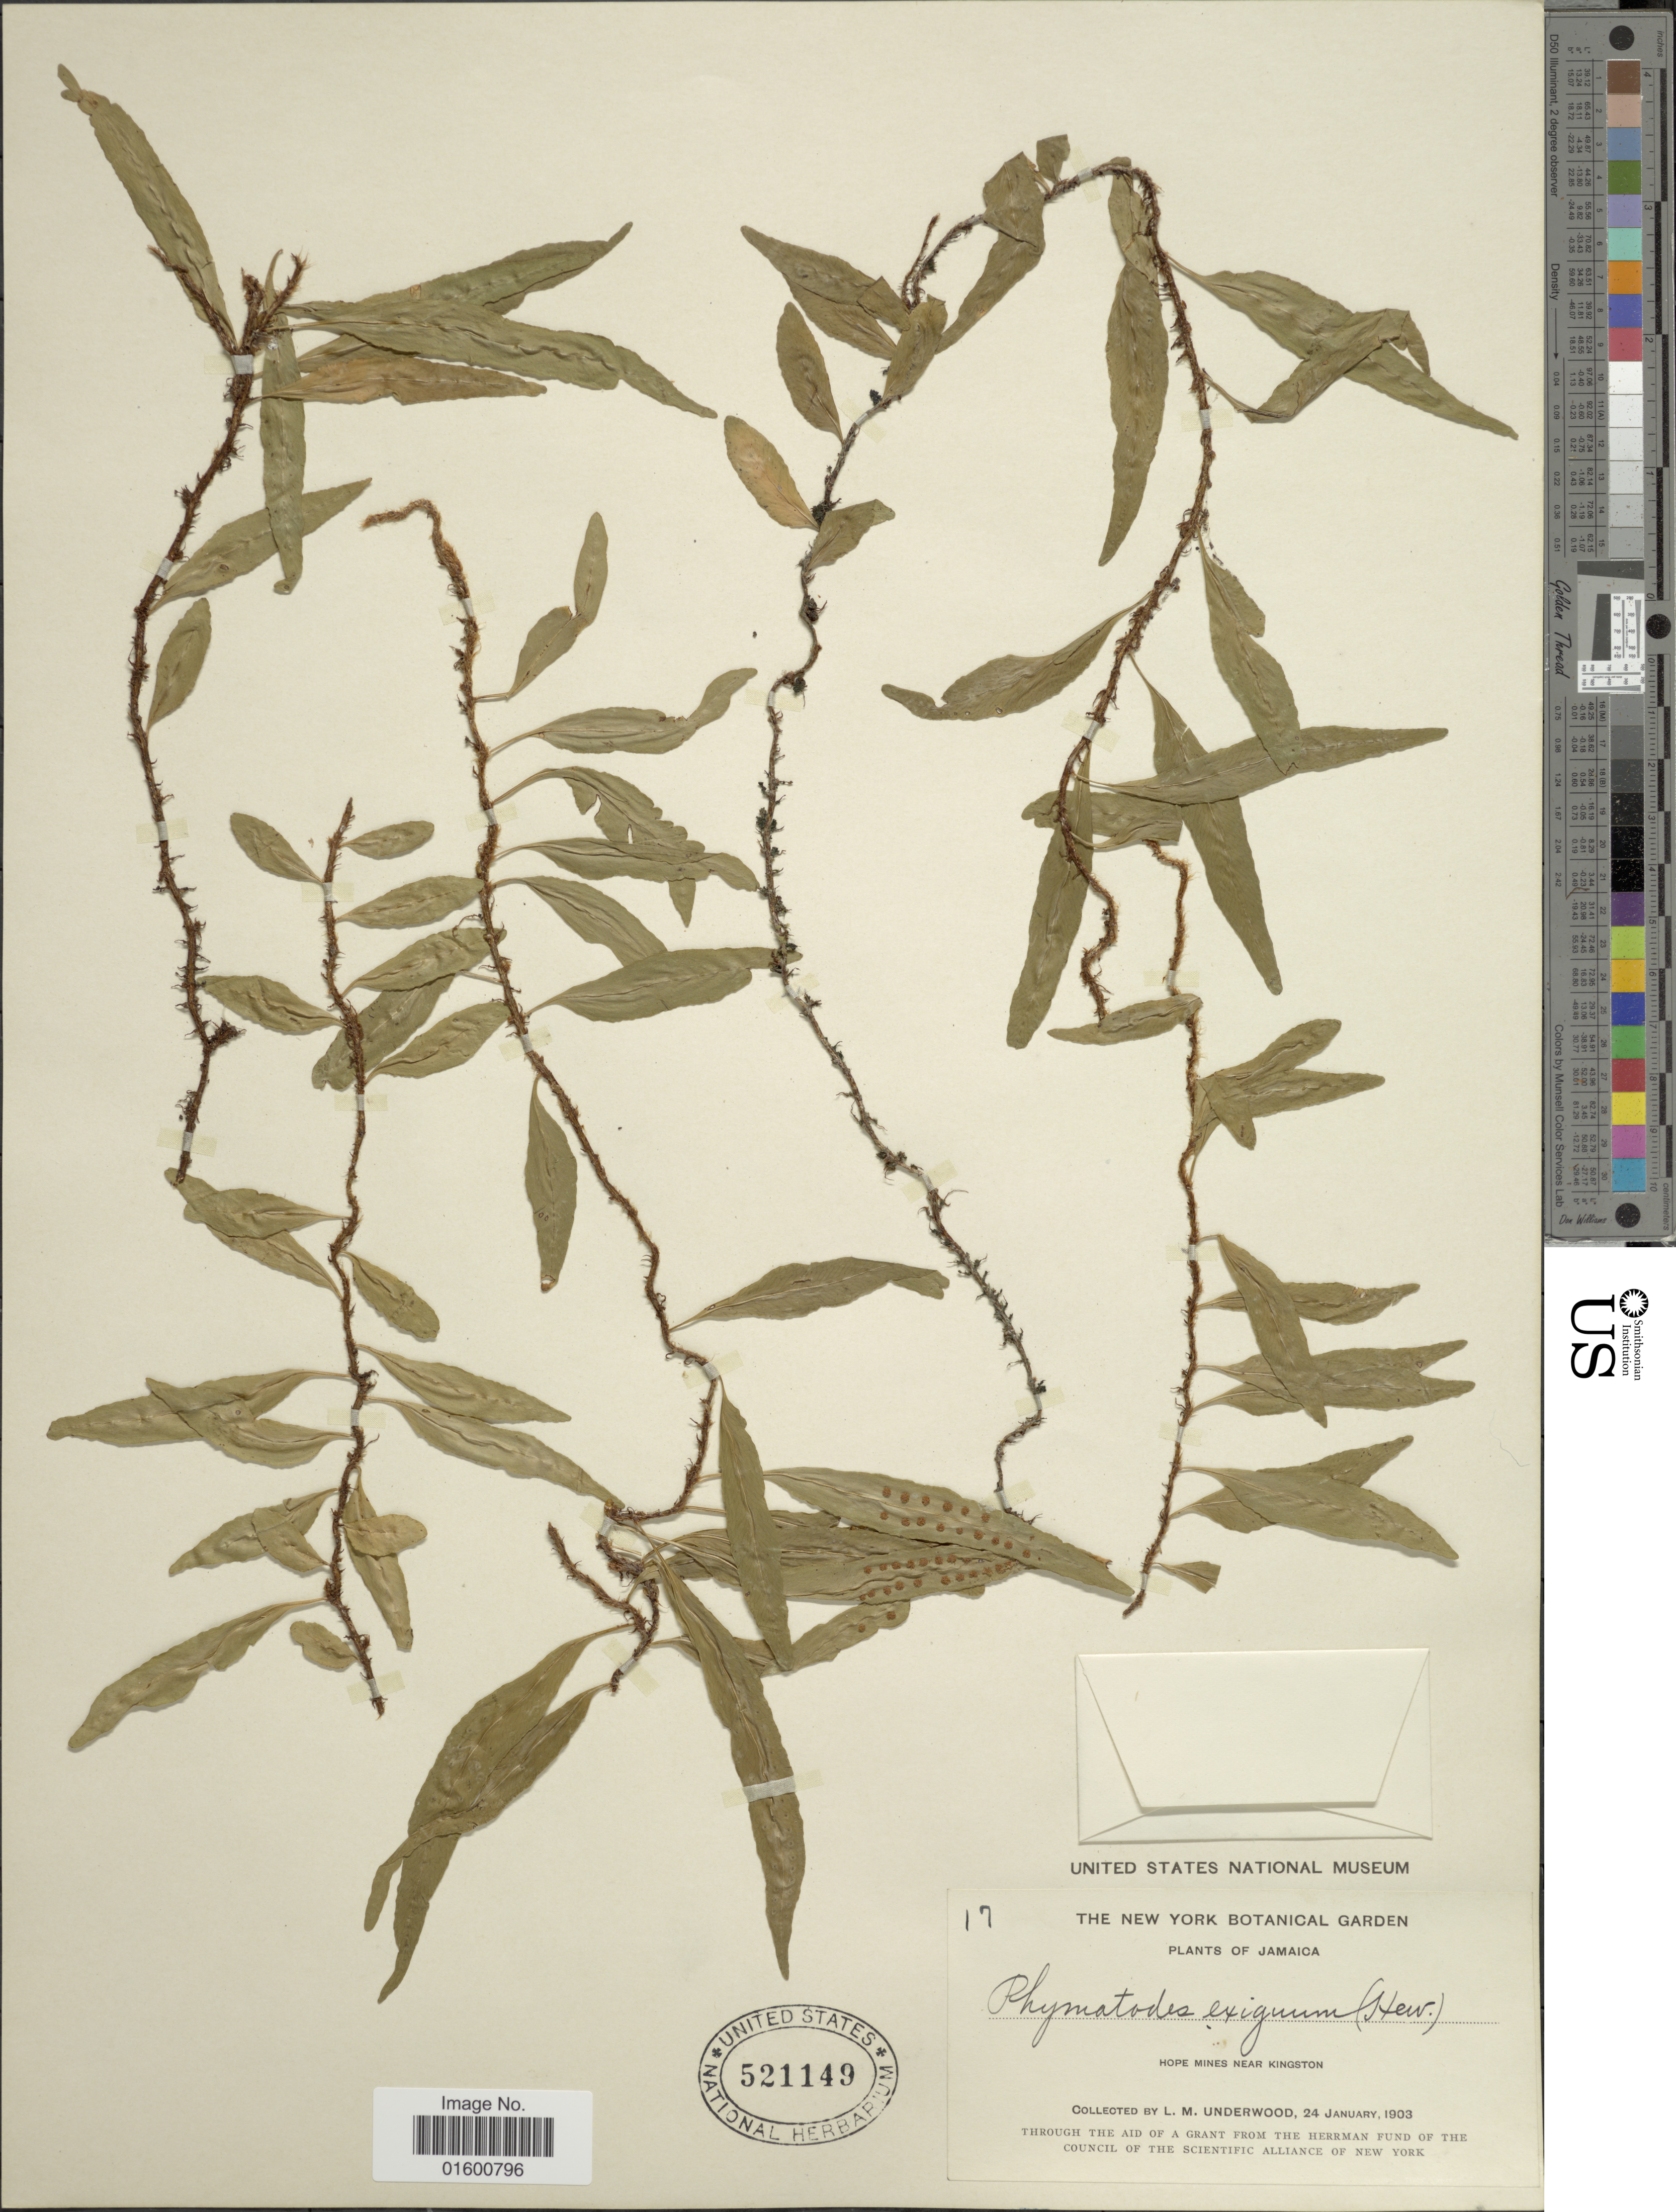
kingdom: Plantae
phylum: Tracheophyta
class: Polypodiopsida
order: Polypodiales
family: Polypodiaceae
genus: Microgramma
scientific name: Microgramma heterophylla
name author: (L.) Wherry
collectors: L. M. Underwood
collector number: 17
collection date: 1903-01-24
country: Jamaica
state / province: Kingston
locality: Hope Mines near Kingston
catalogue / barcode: US 521149